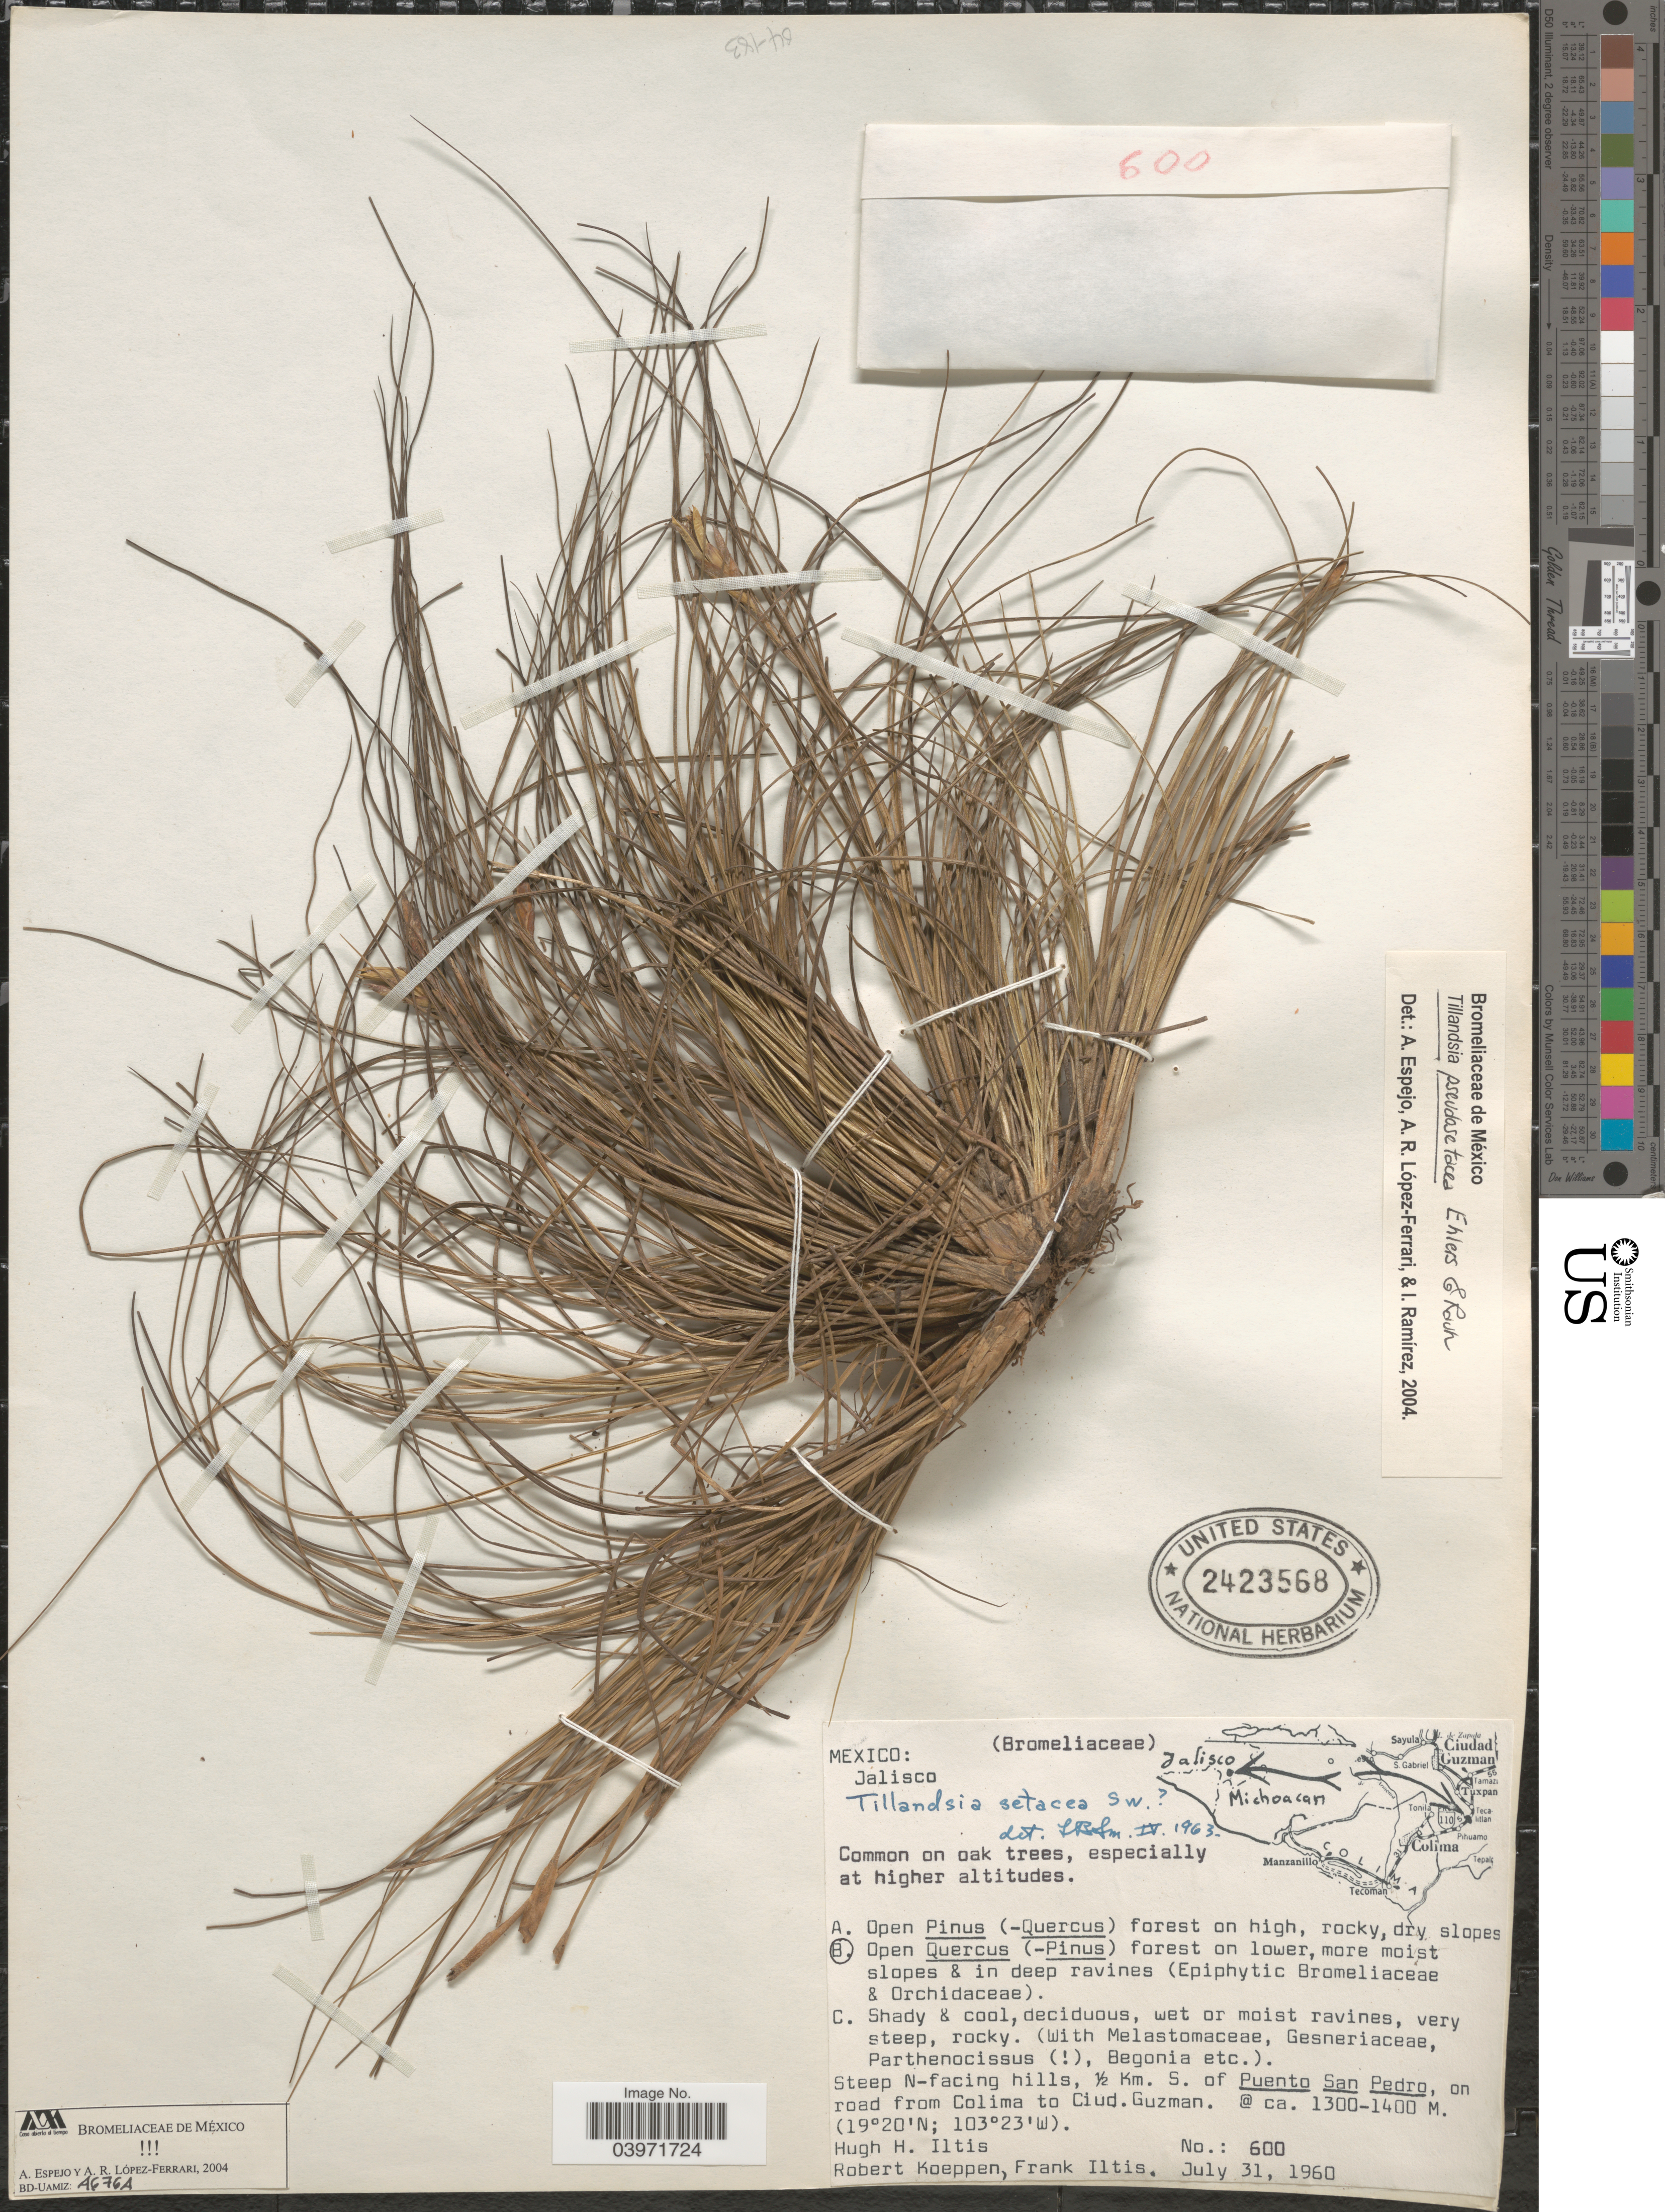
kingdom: Plantae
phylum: Tracheophyta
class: Liliopsida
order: Poales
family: Bromeliaceae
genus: Tillandsia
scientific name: Tillandsia pseudosetacea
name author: Ehlers & Rauh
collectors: H. Iltis, R. C. Koeppen & F. S. Iltis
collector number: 600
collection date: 1960-07-31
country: Mexico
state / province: Jalisco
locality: Steep N-facing hills, ½ Km. S. of Puento San Pedro, on road from Colima to Ciud. Guzman.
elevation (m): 1300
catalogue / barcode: US 2423568